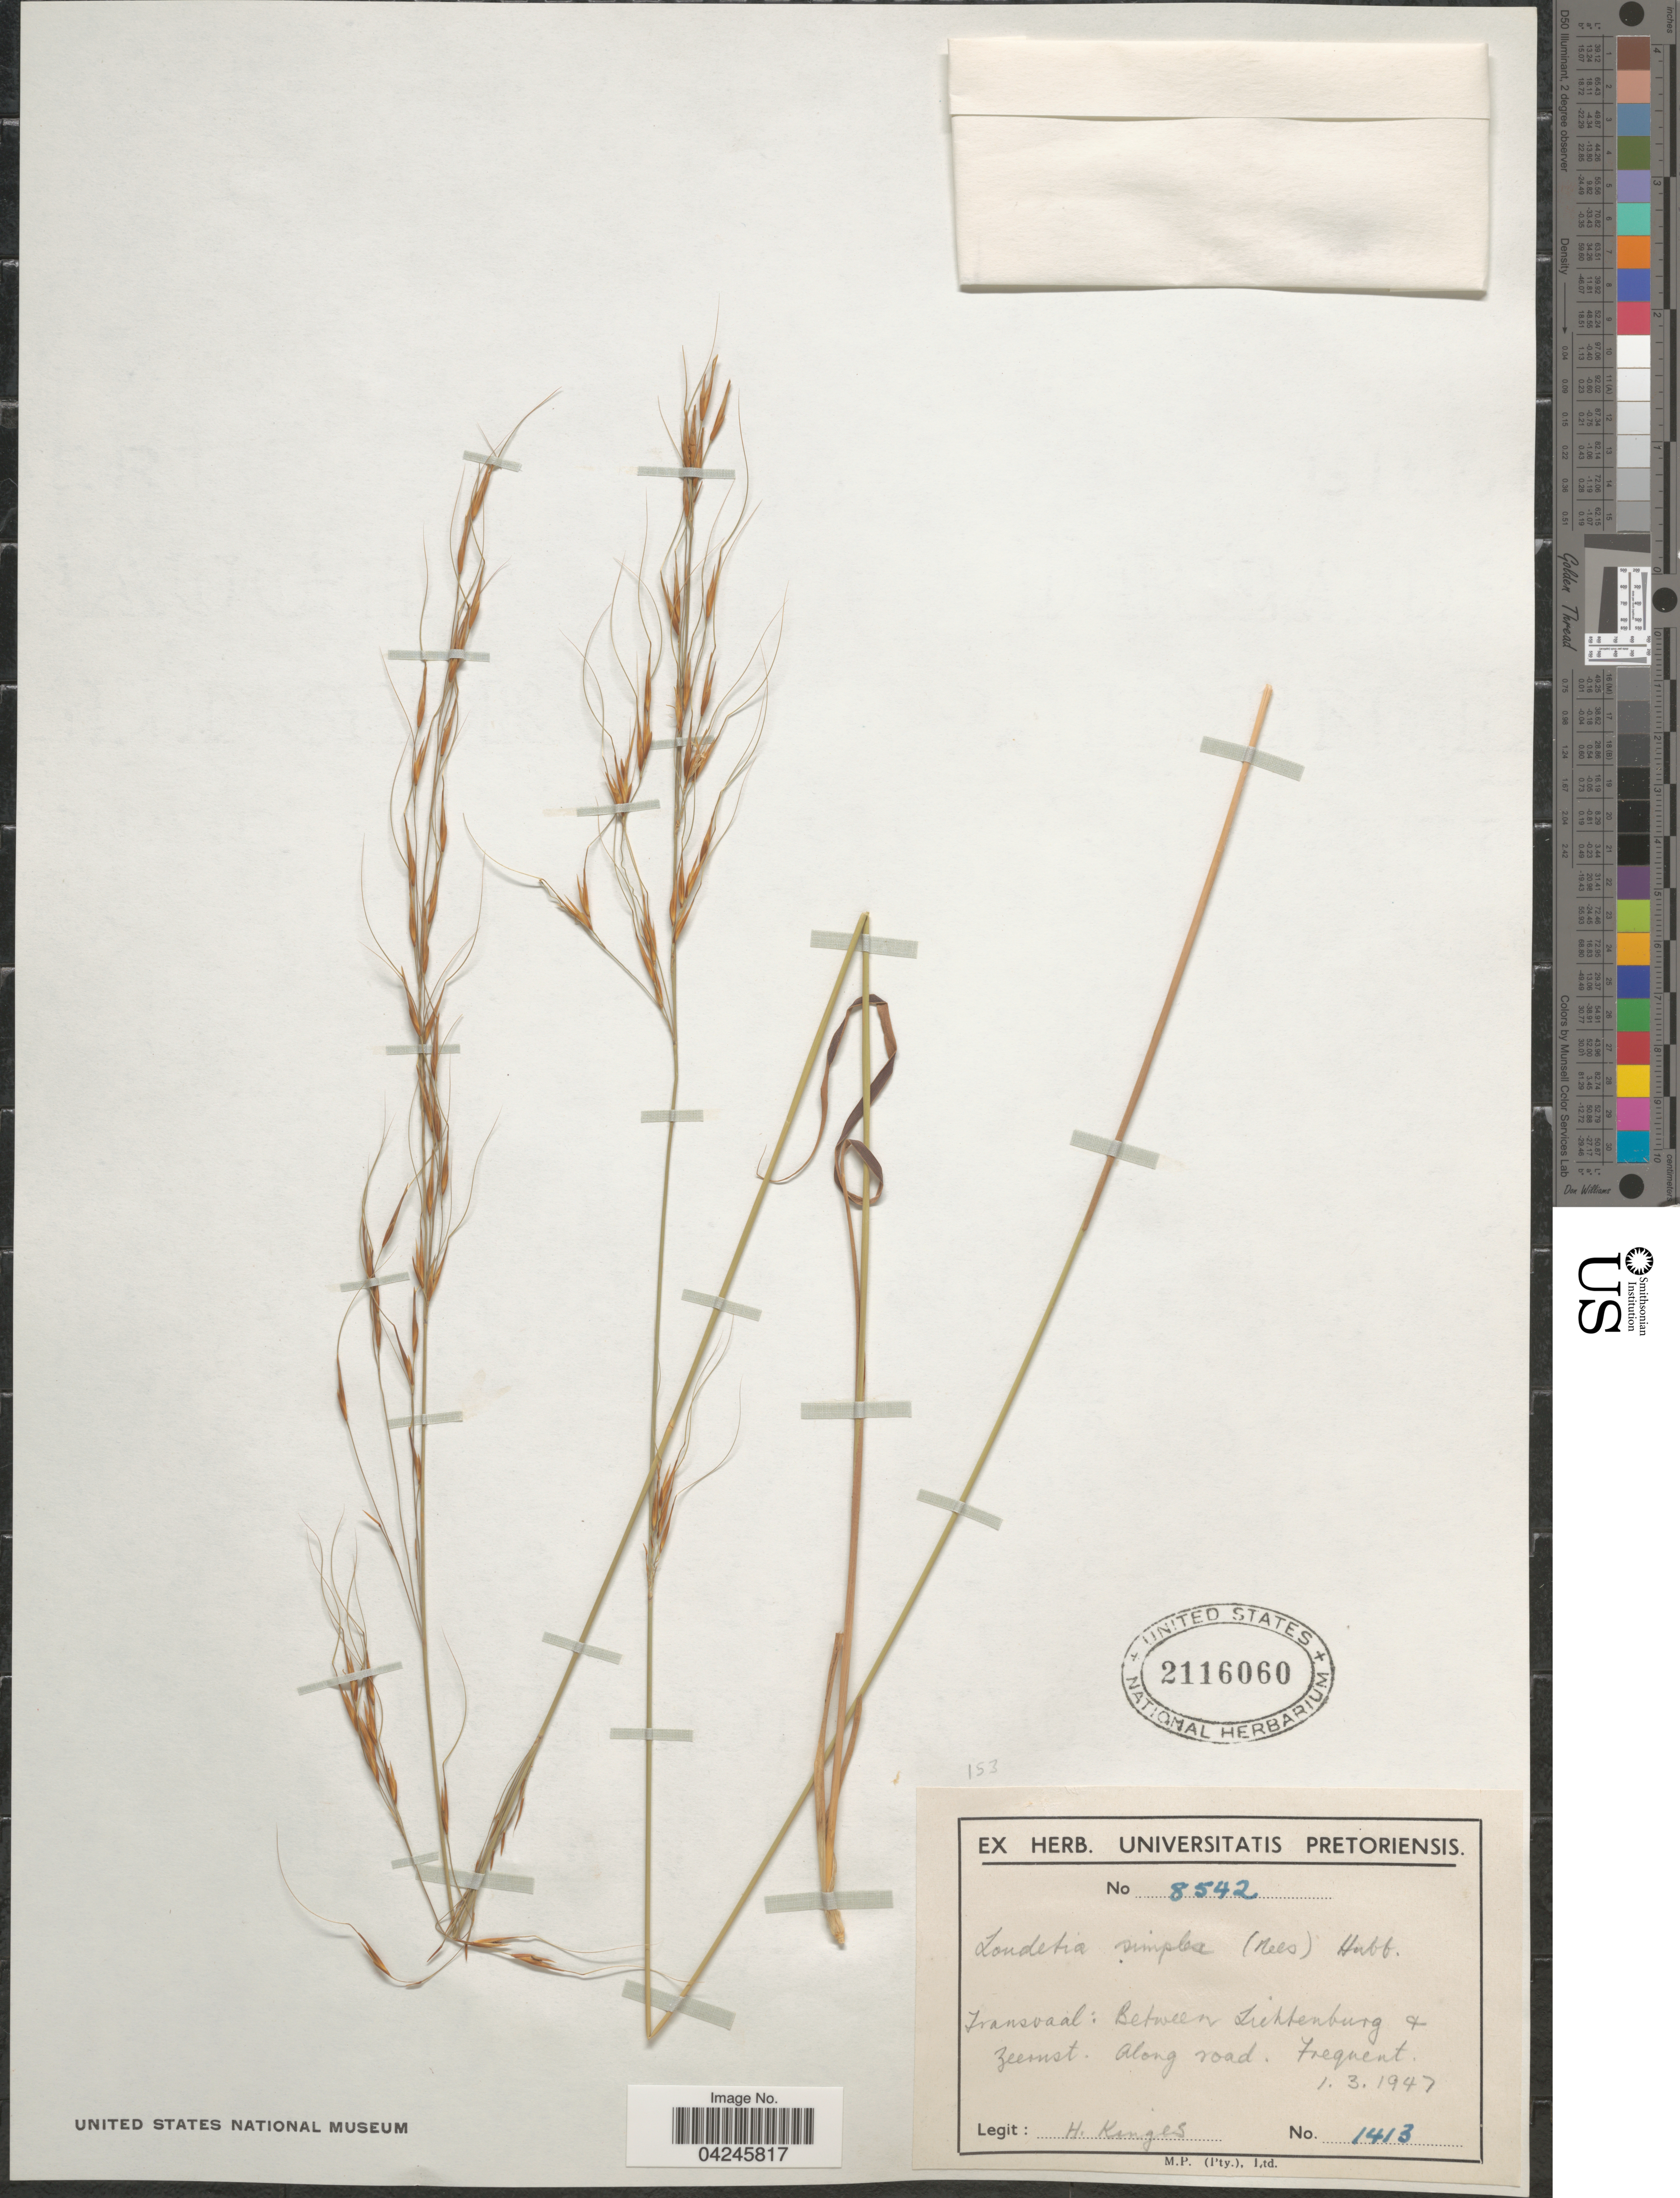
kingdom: Plantae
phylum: Tracheophyta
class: Liliopsida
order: Poales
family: Poaceae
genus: Loudetia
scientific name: Loudetia simplex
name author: (Nees) C.E. Hubb.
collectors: H. Kinges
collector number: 1413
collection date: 1947-03-01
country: South Africa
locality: Transvaal: Between Lichtenburg & Zeerust. Along road. Frequent.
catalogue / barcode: US 2116060